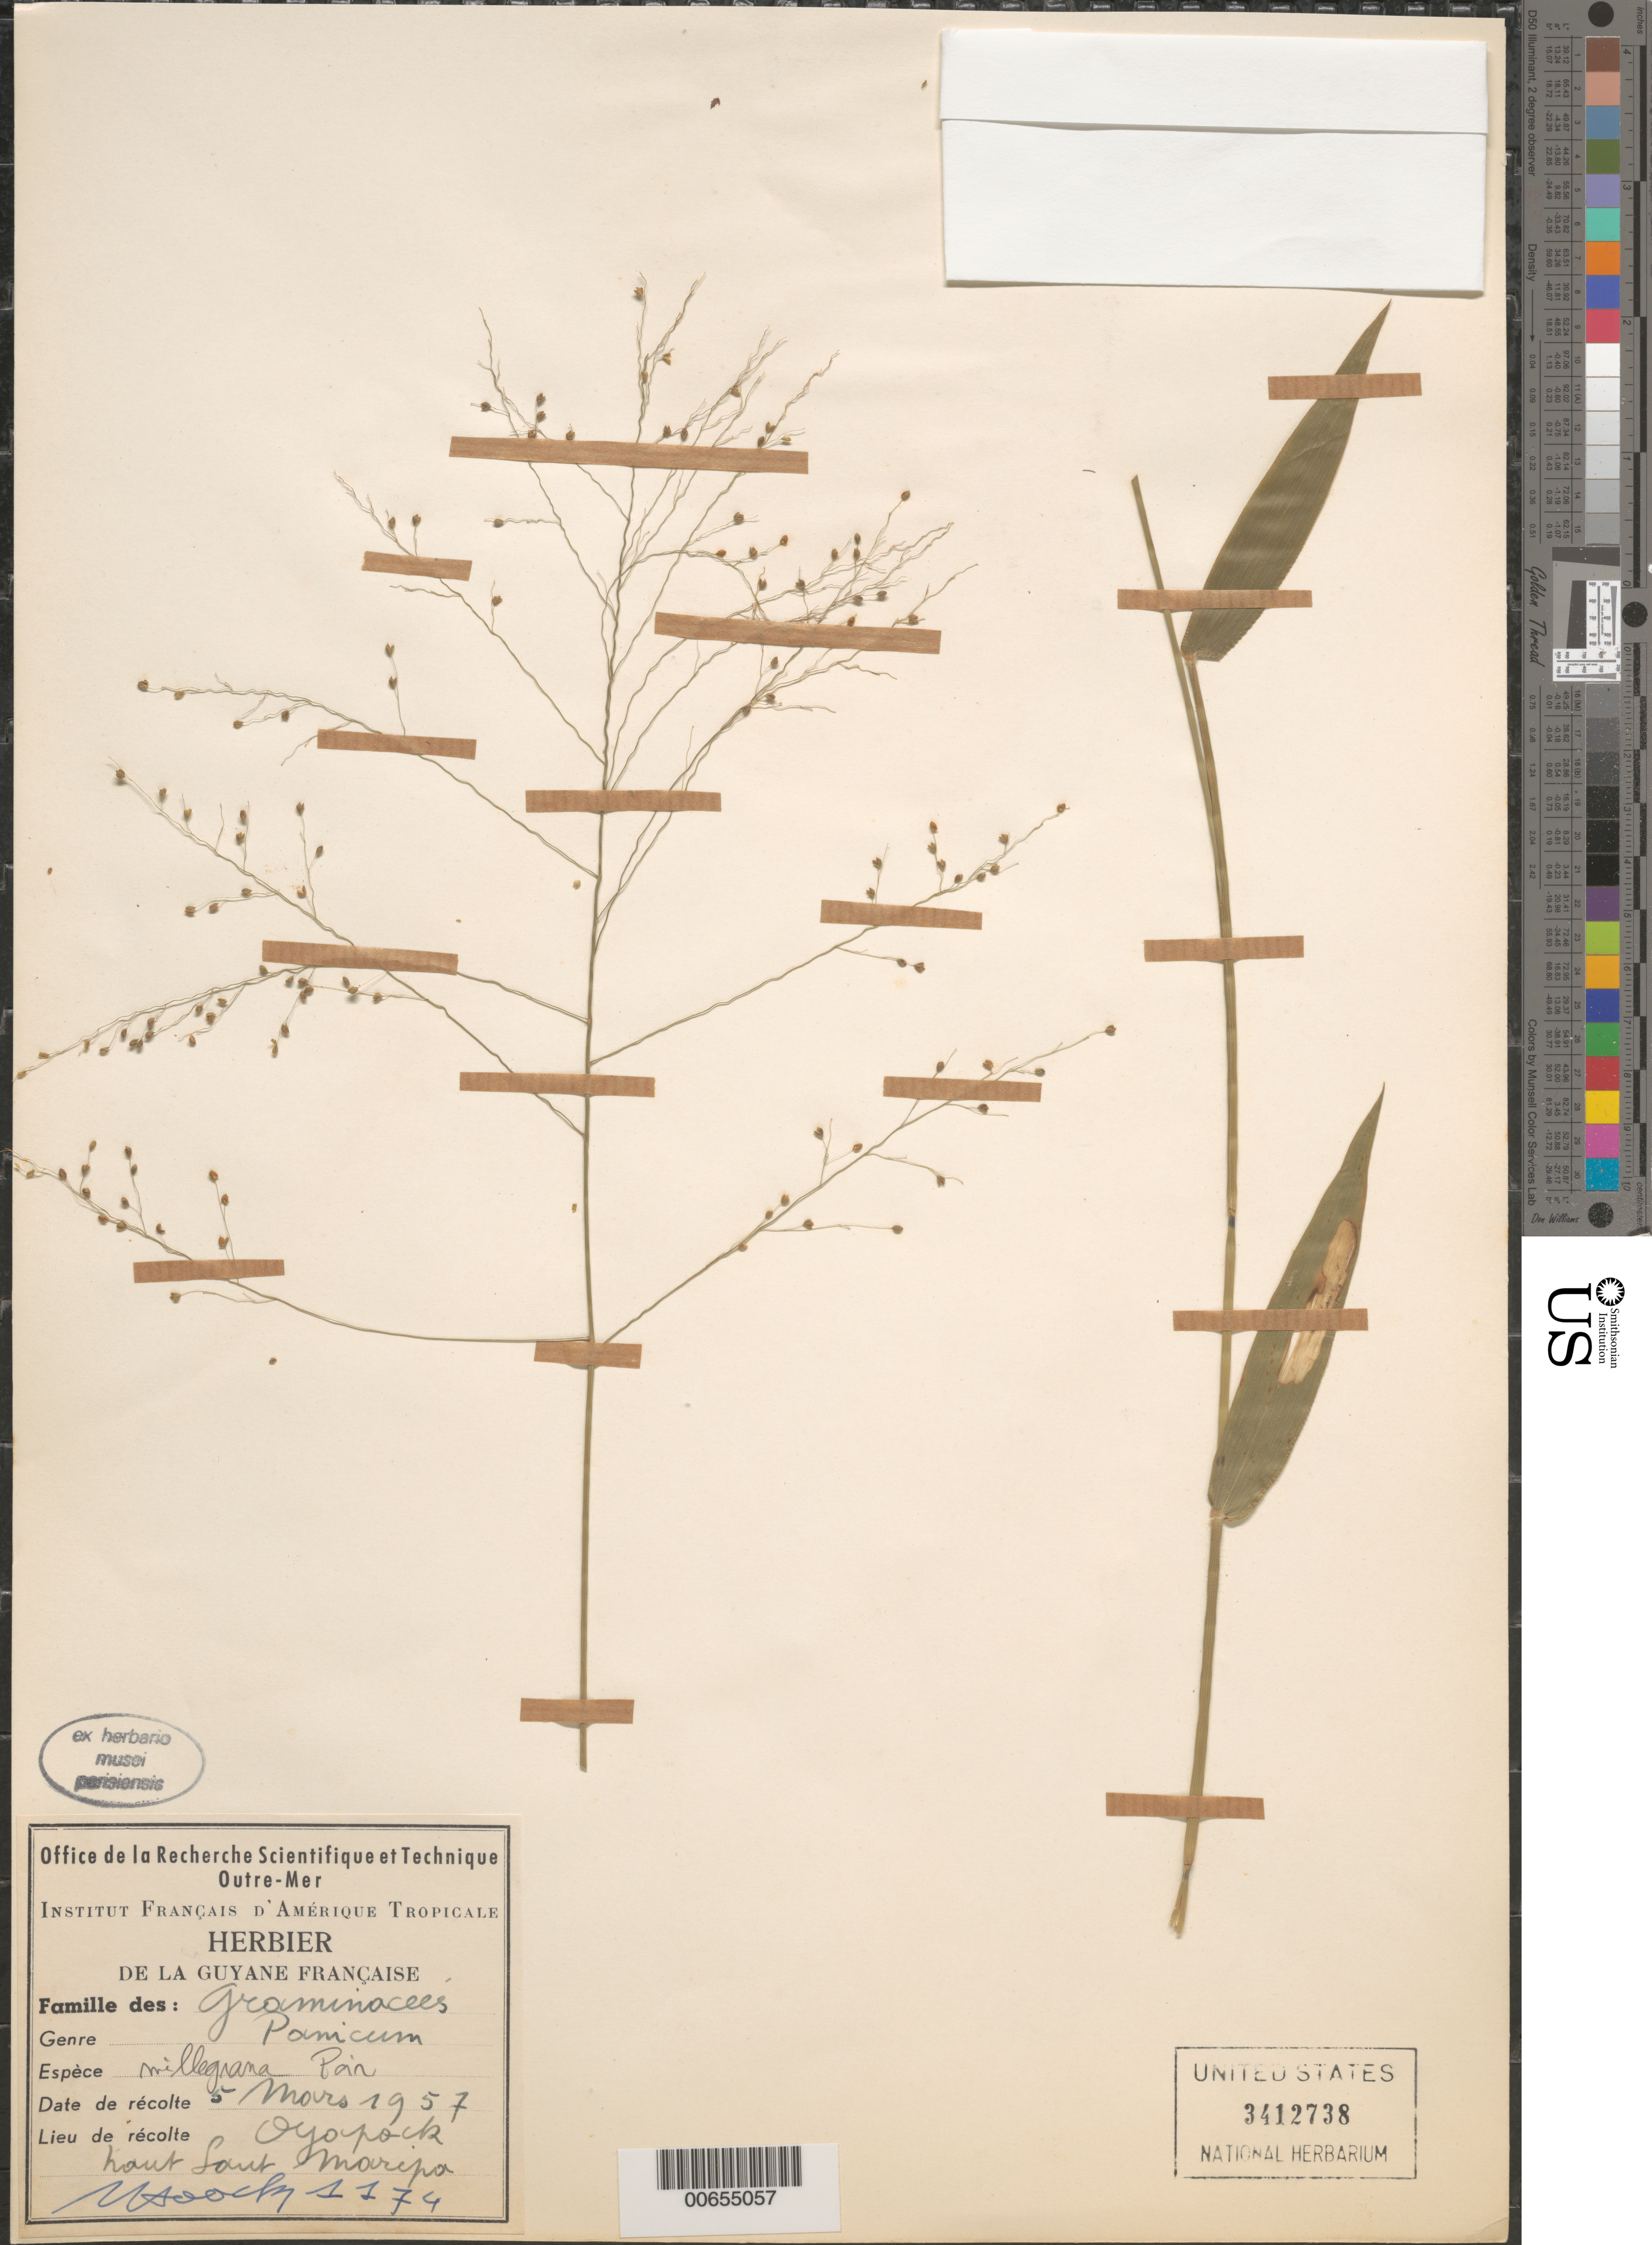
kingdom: Plantae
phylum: Tracheophyta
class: Liliopsida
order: Poales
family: Poaceae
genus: Panicum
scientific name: Panicum millegrana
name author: Poir.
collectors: J. Hoock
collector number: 1174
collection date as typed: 4-Mar-57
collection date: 1957-03-04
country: French Guiana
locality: Oyapock, haut Saut Maripa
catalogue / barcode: US 3412738